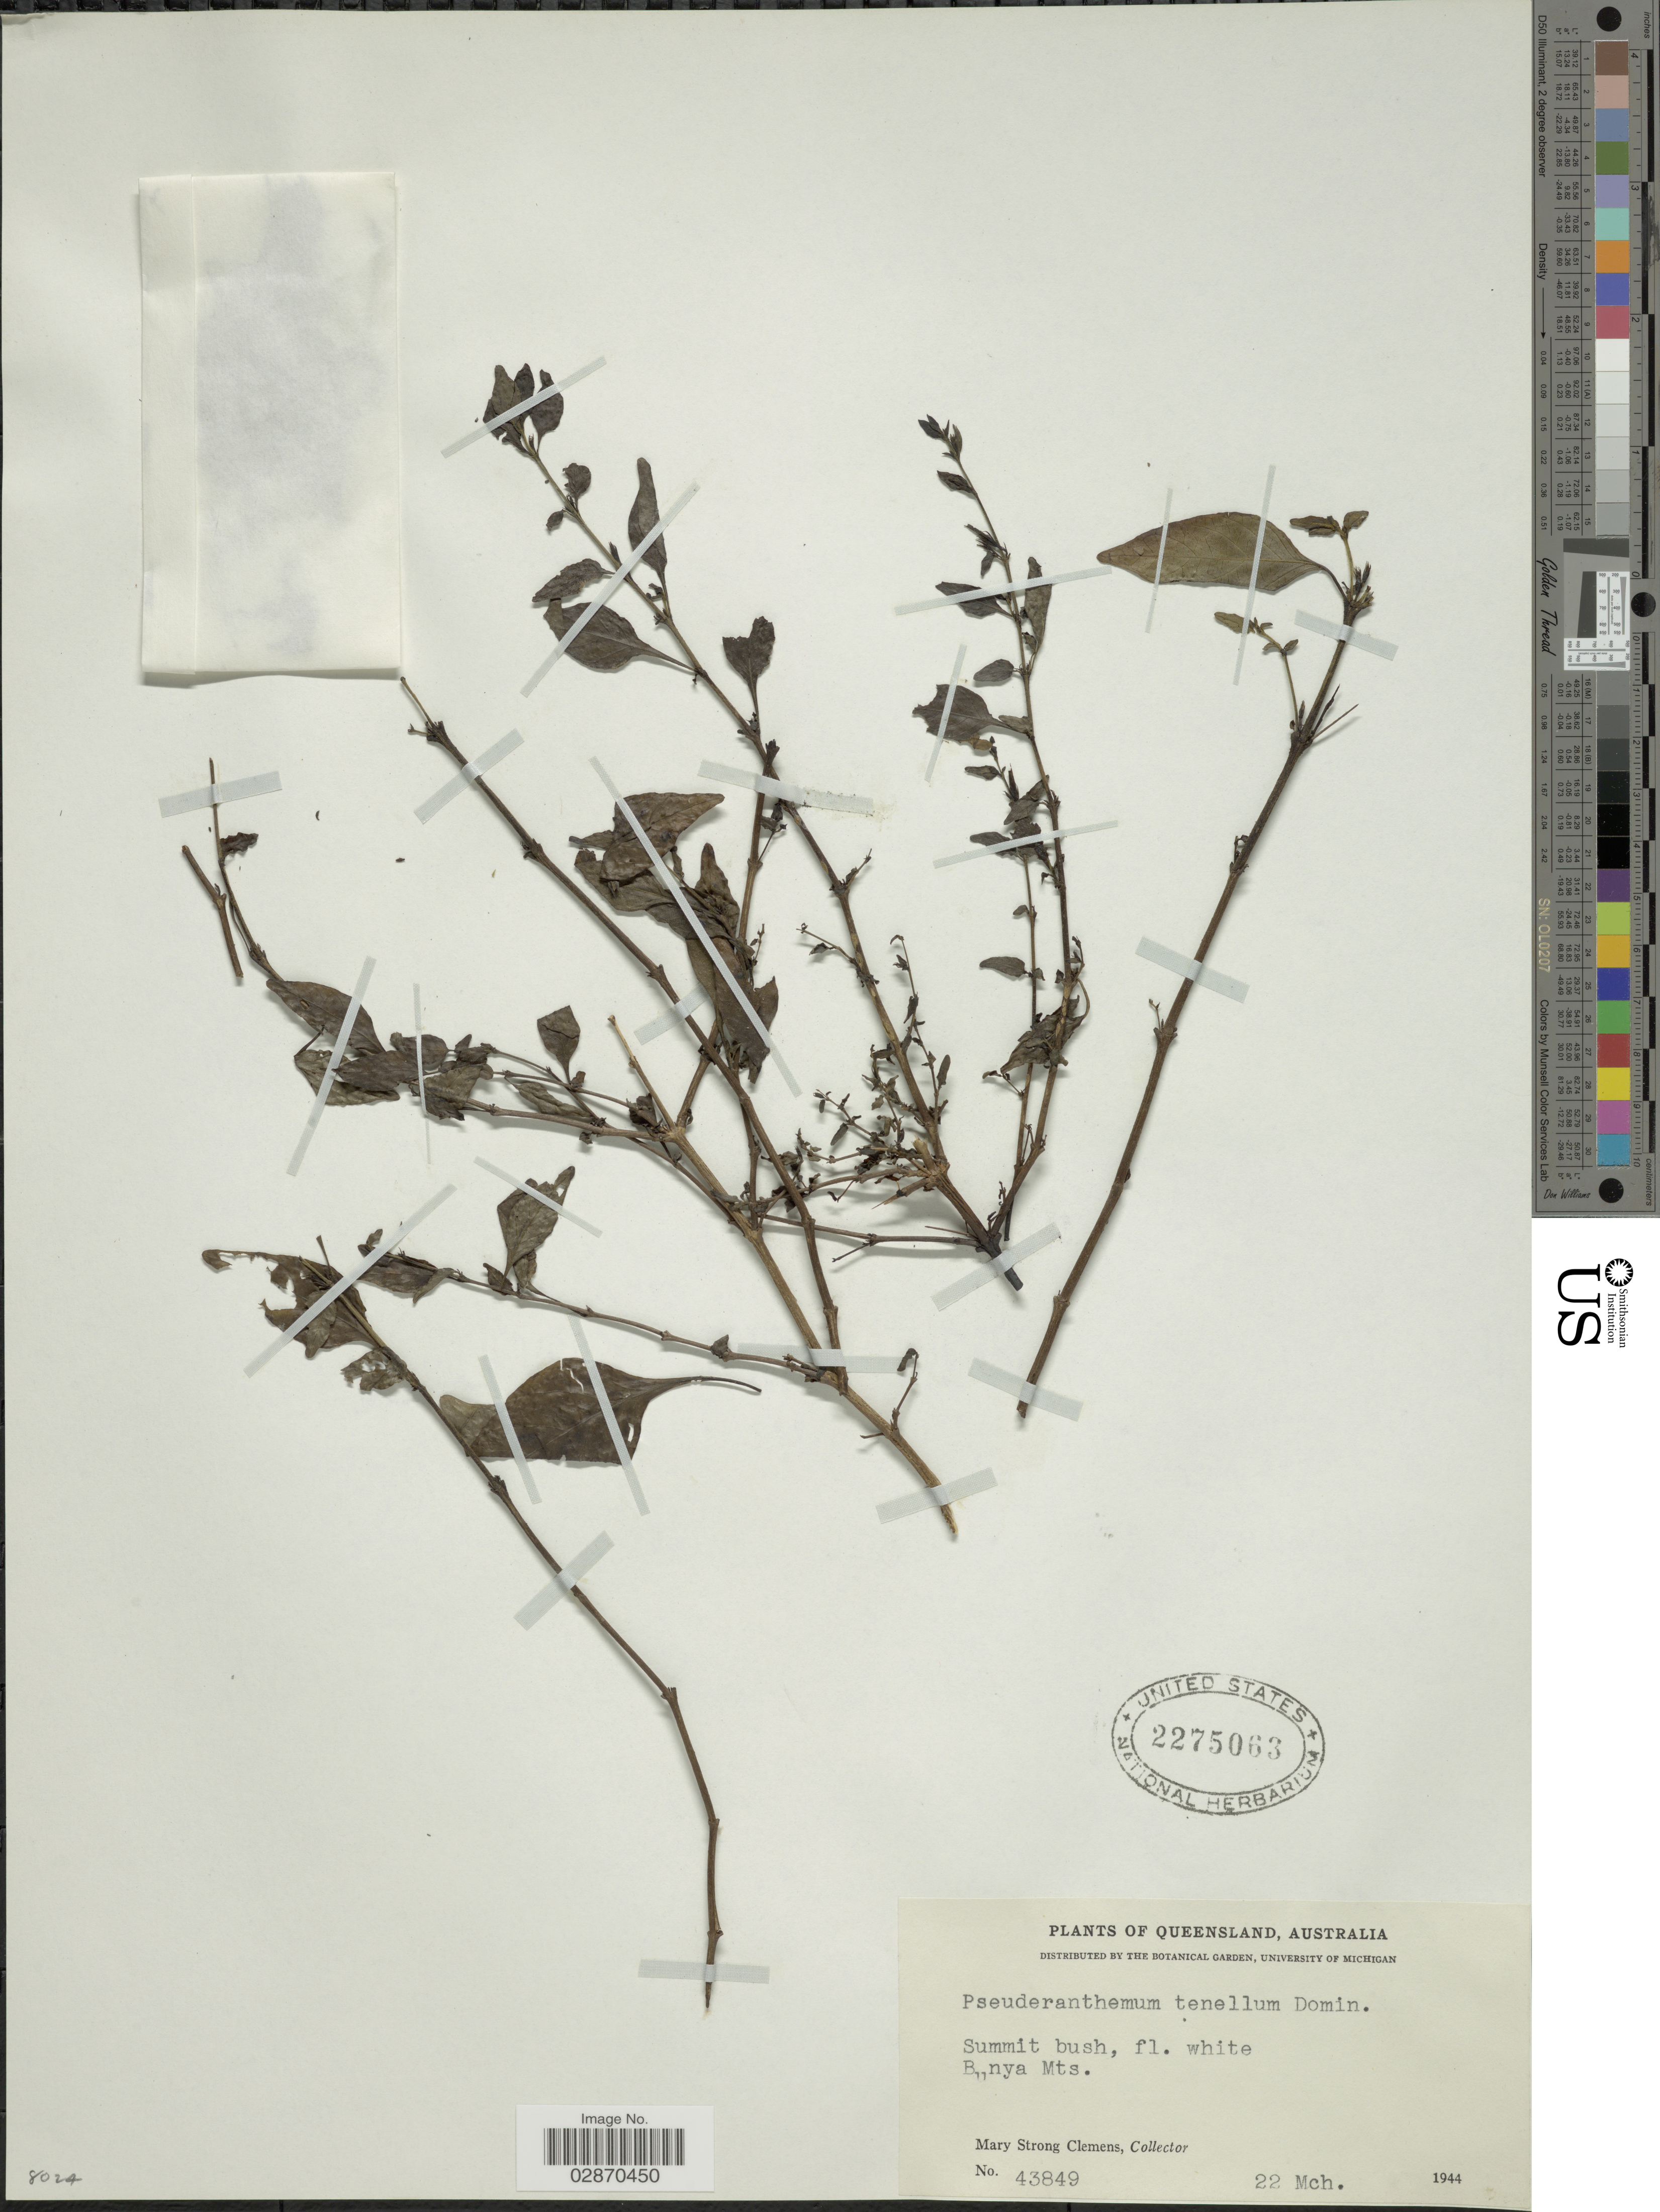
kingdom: Plantae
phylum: Tracheophyta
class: Magnoliopsida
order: Lamiales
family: Acanthaceae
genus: Pseuderanthemum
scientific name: Pseuderanthemum tenellum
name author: Radlk.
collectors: M. S. Clemens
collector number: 43849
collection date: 1944-03-22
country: Australia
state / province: Queensland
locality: Bunya Mts.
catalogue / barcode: US 2275063